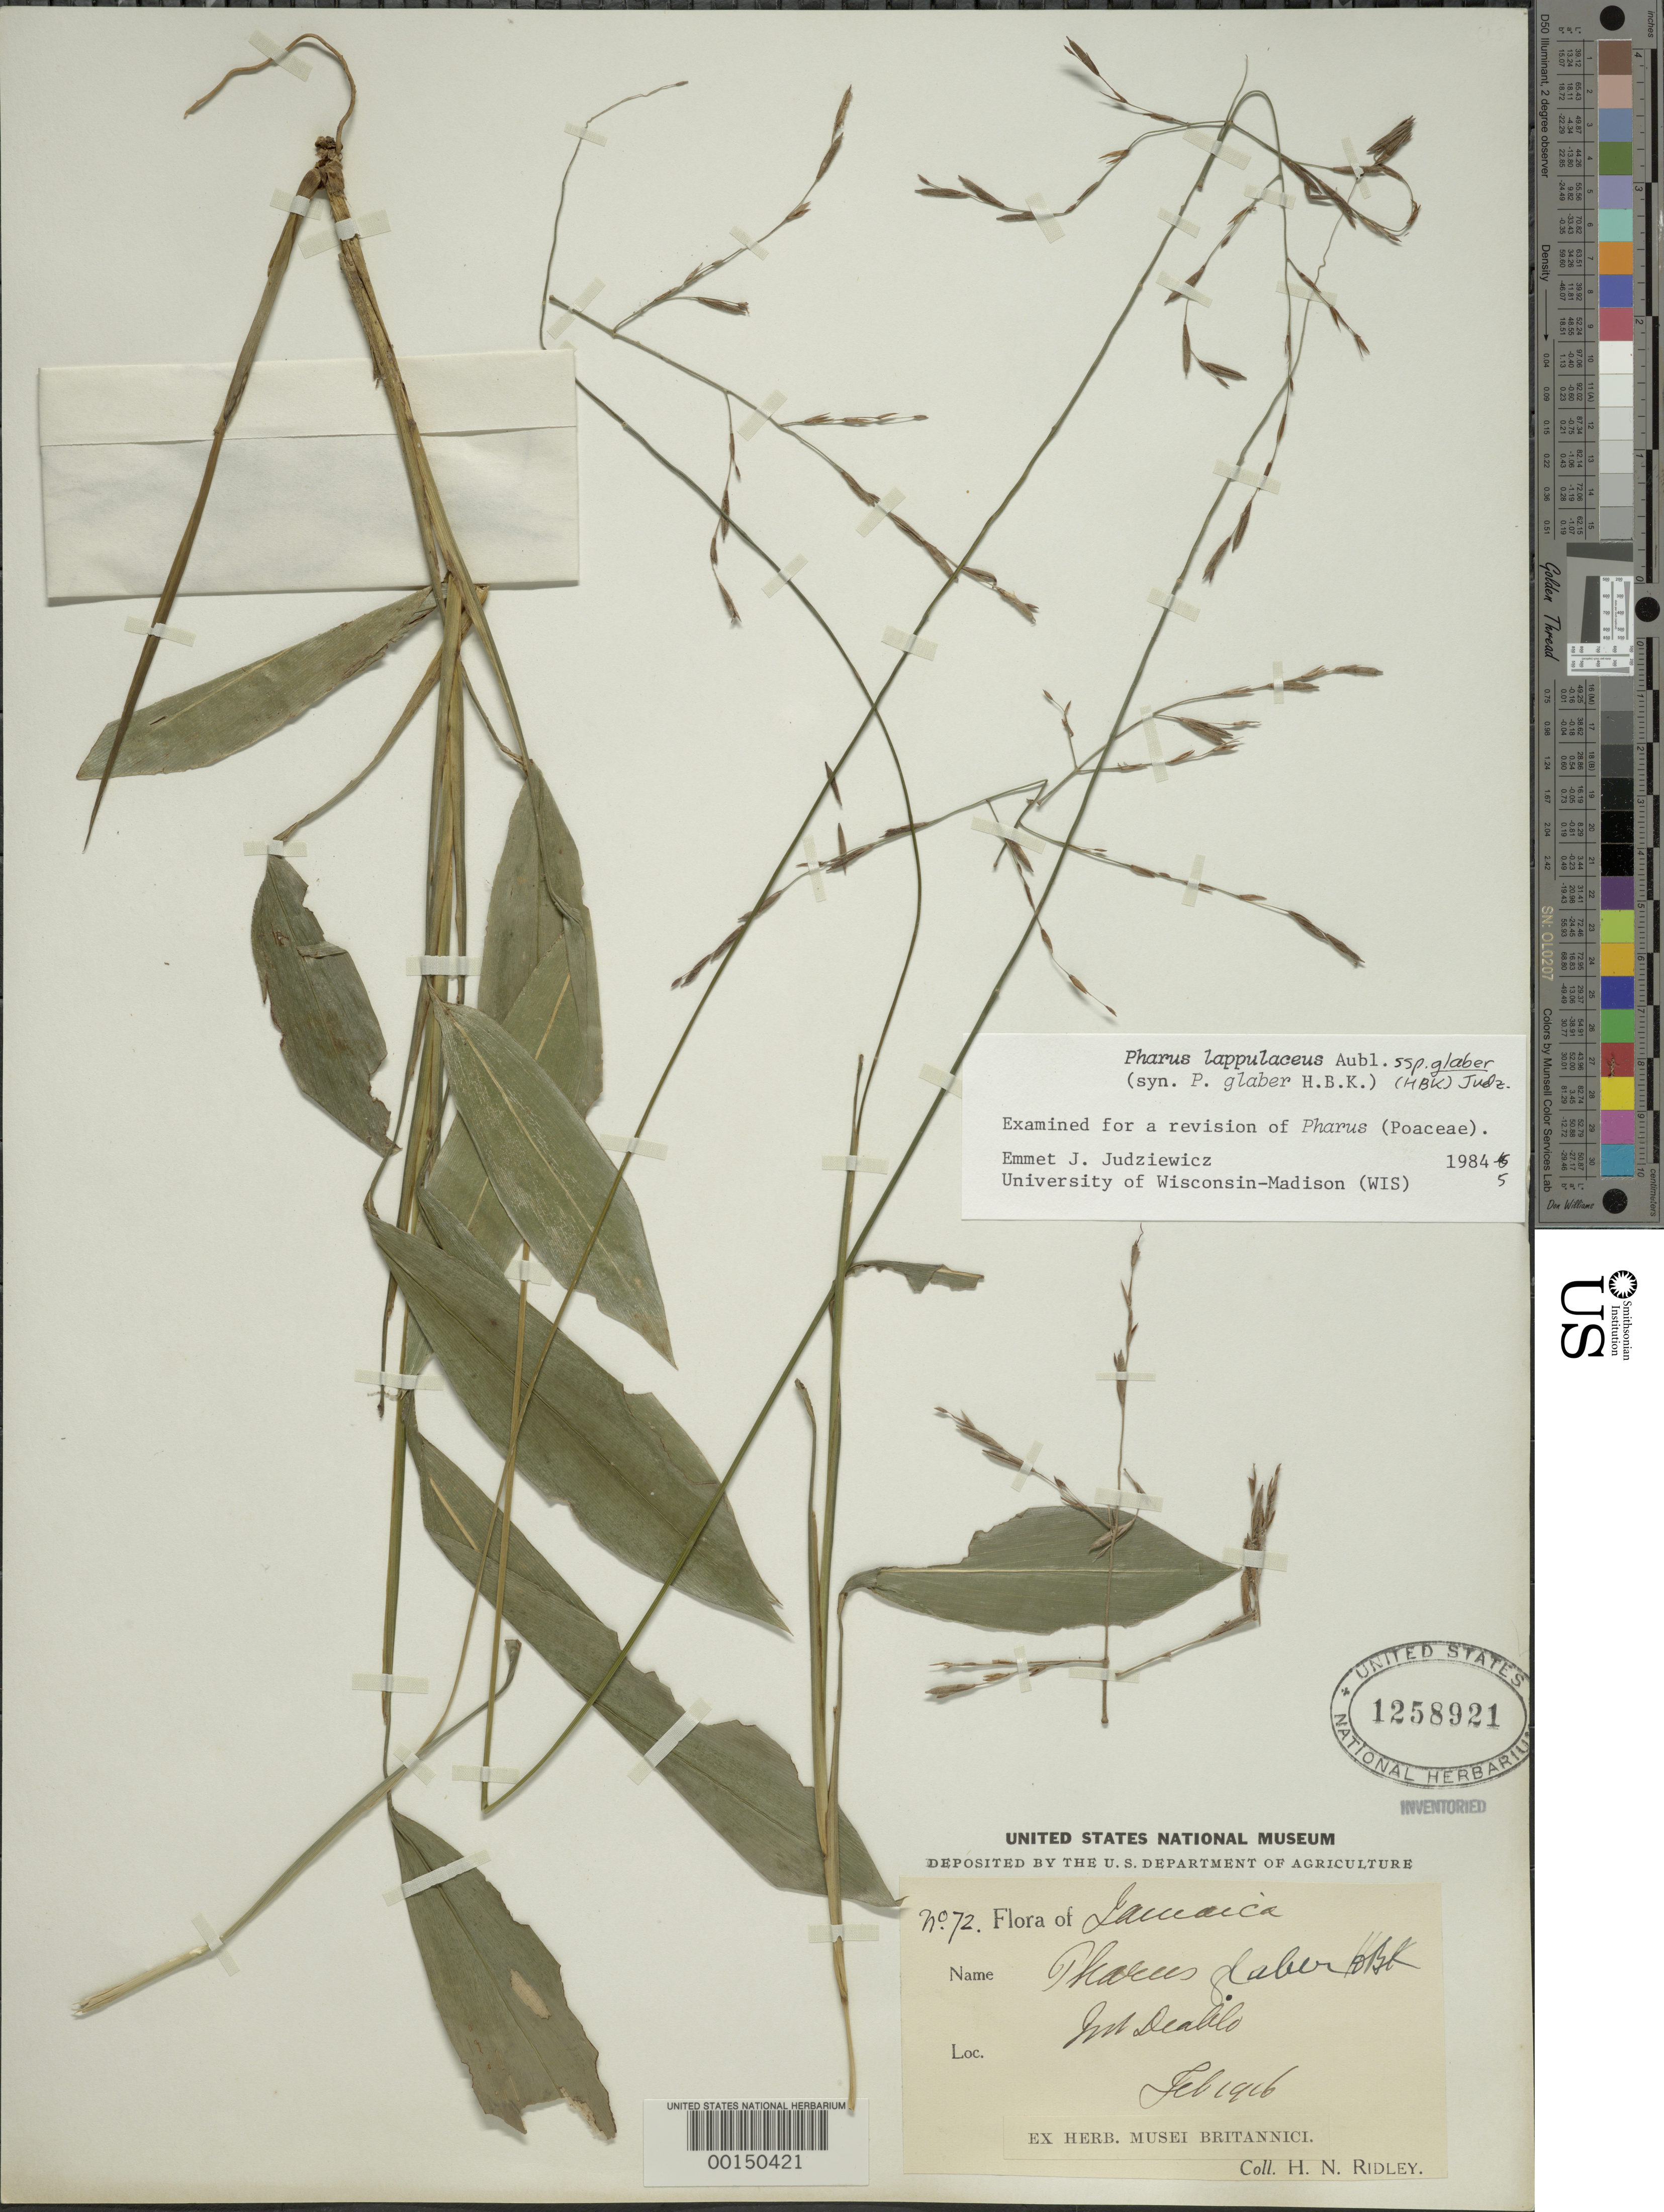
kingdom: Plantae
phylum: Tracheophyta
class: Liliopsida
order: Poales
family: Poaceae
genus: Pharus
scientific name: Pharus lappulaceus subsp. glaber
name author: (Kunth) Judz.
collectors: H. N. Ridley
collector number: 72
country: Jamaica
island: Greater Antilles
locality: Diablo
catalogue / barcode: US 1258921